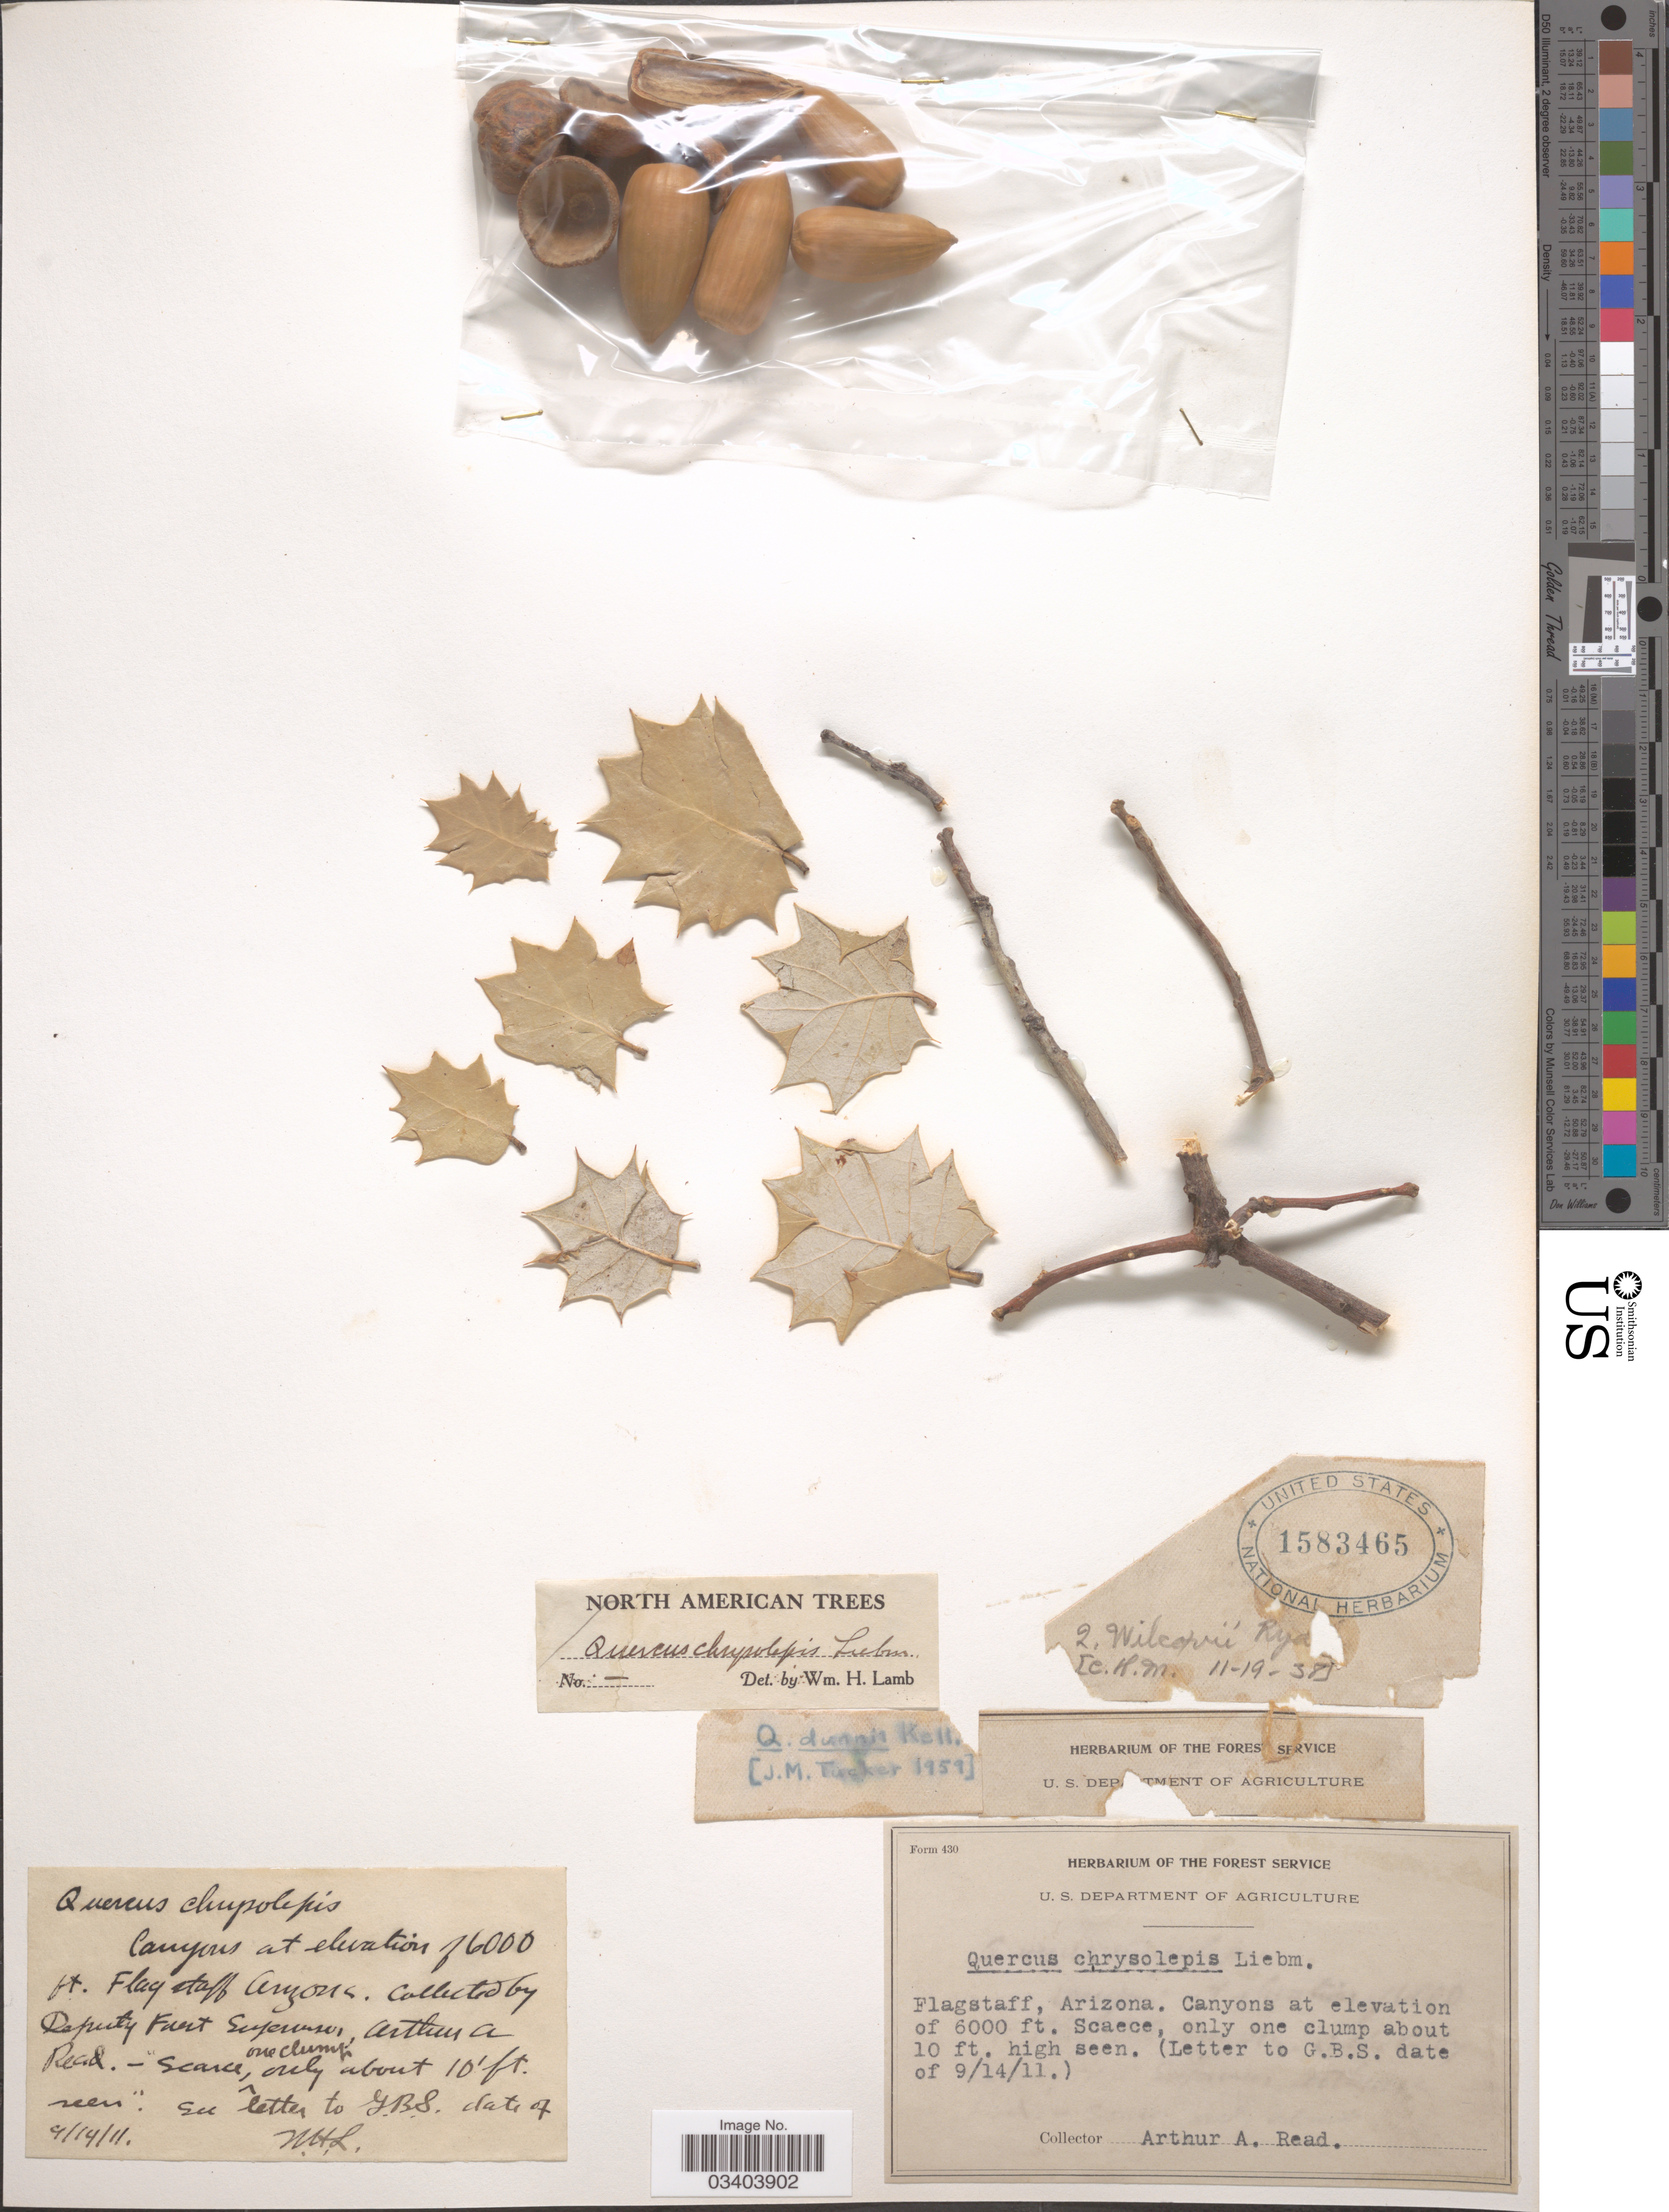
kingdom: Plantae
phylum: Tracheophyta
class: Magnoliopsida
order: Fagales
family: Fagaceae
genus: Quercus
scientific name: Quercus chrysolepis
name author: Liebm.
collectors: A. A. Read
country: United States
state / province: Arizona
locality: Flagstaff. Canyons.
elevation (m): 1829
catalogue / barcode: US 1583465